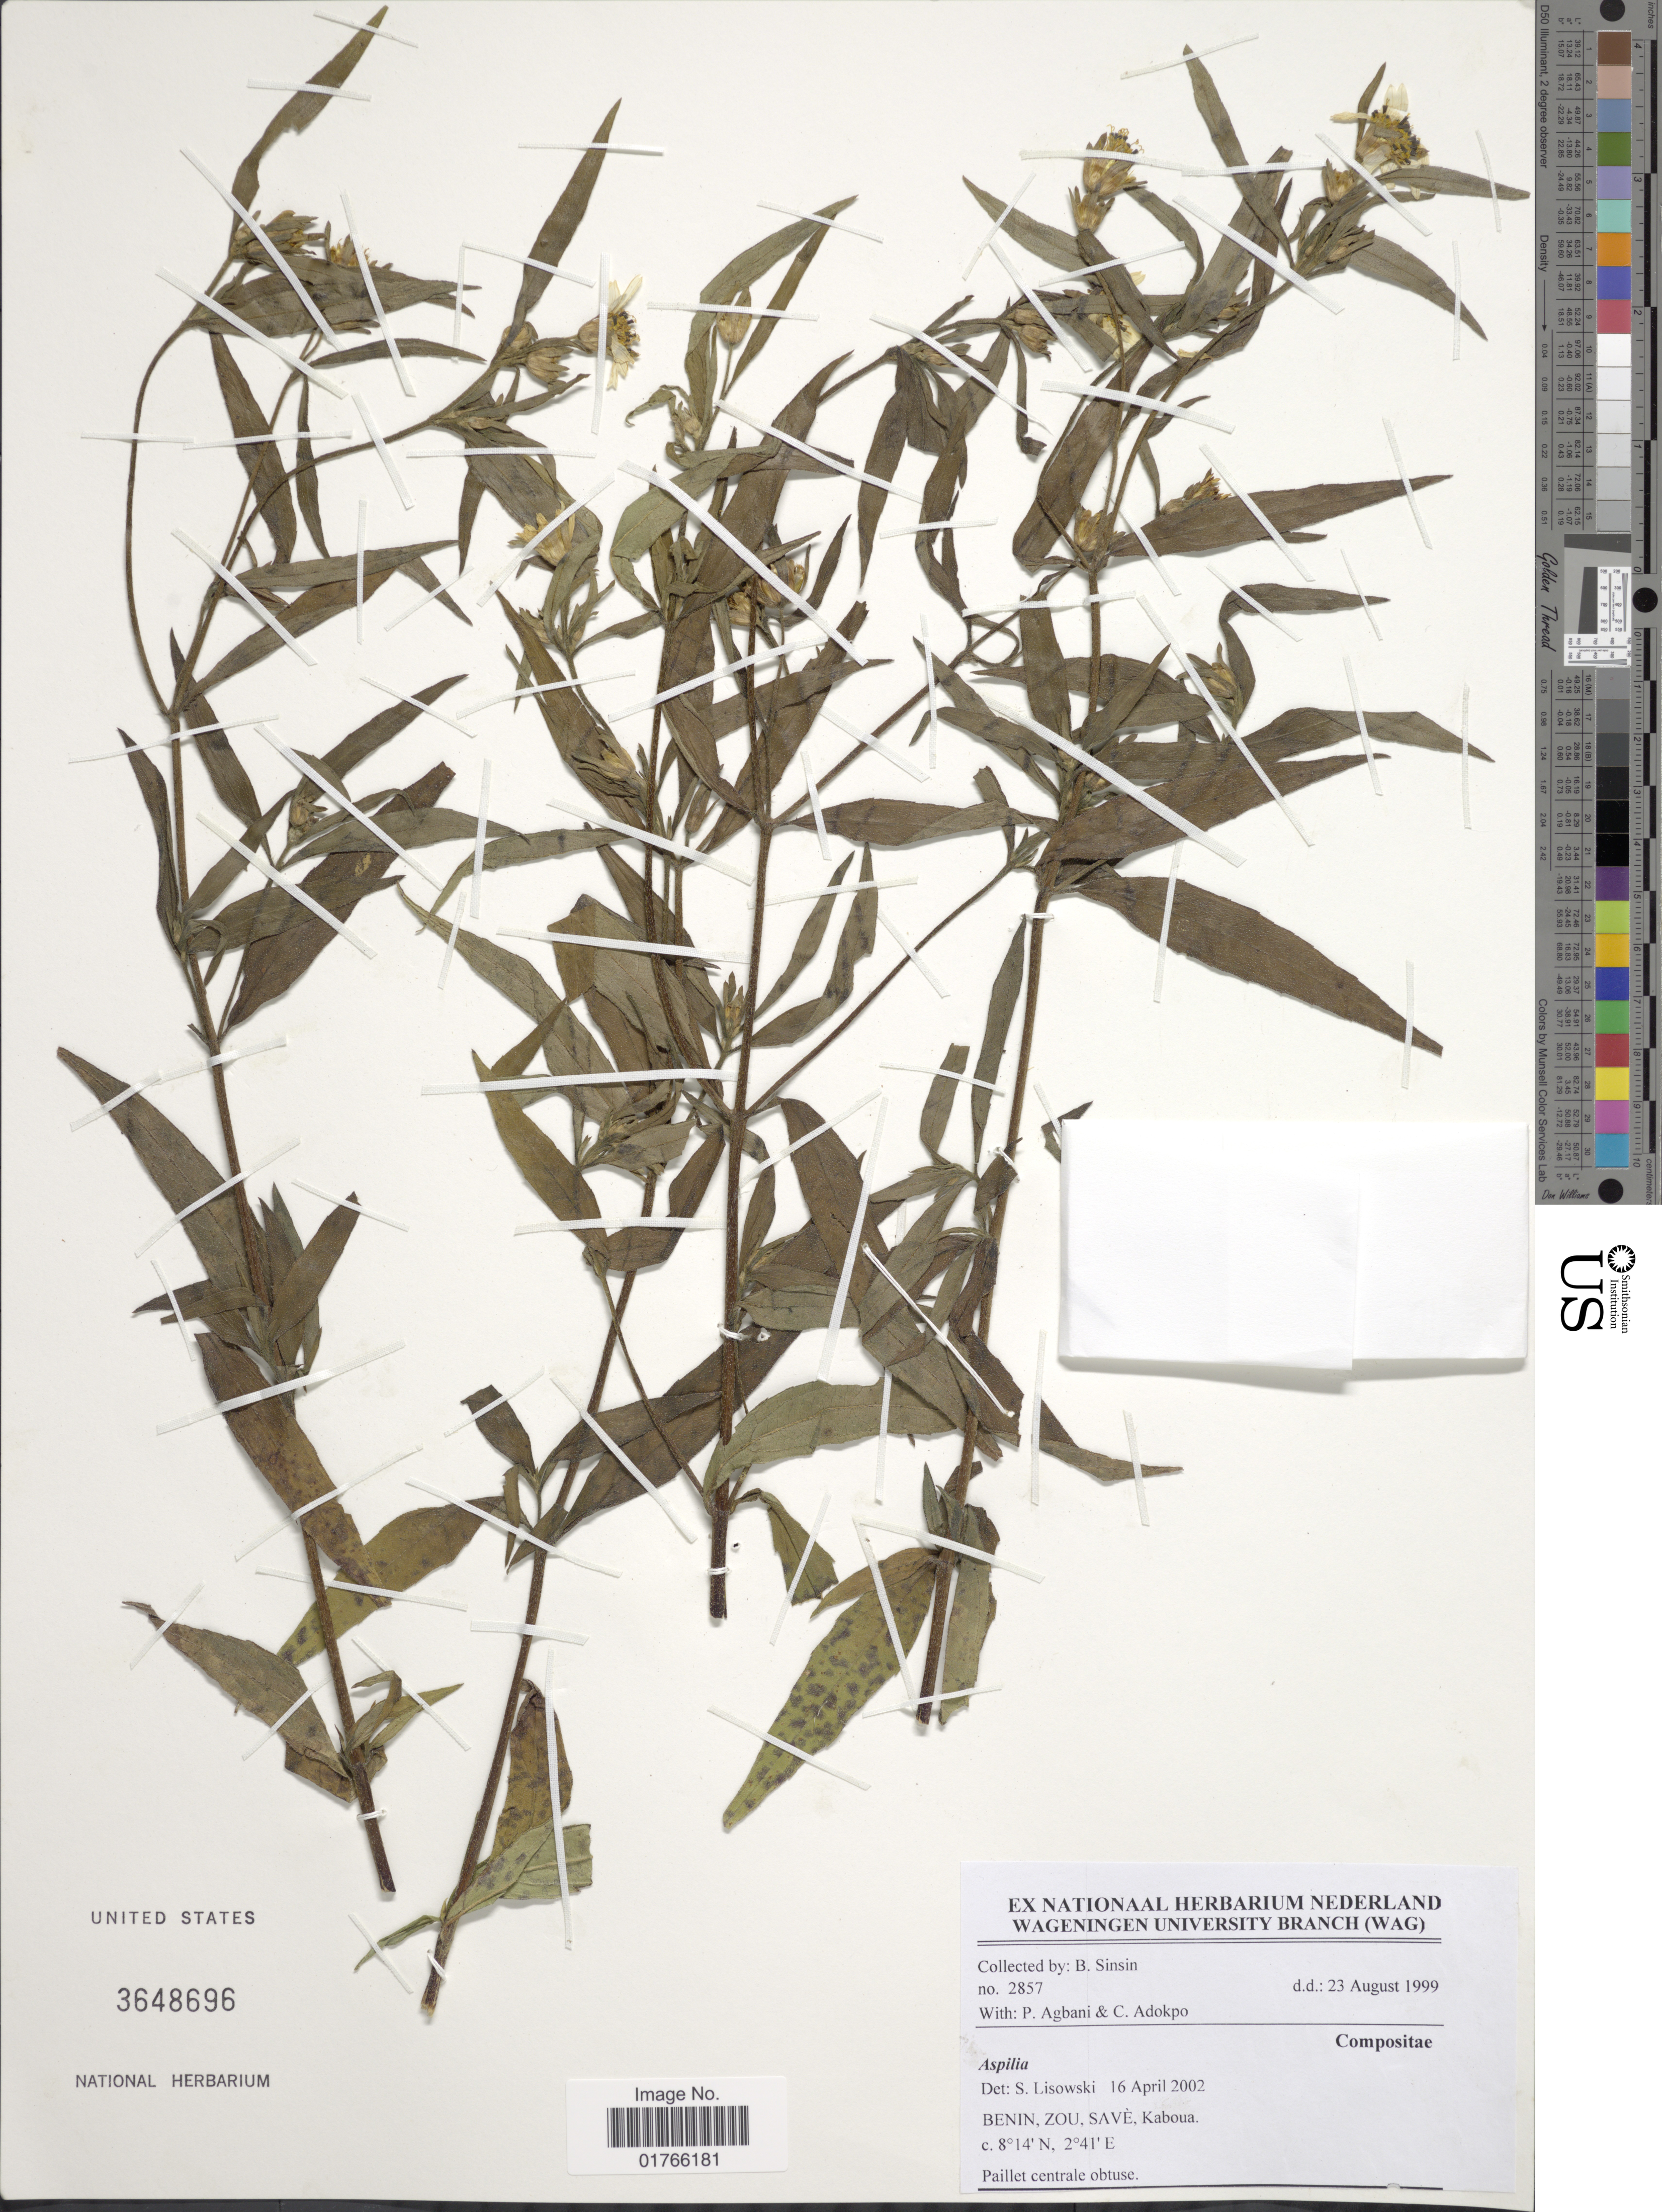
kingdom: Plantae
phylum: Tracheophyta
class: Magnoliopsida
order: Asterales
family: Asteraceae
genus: Aspilia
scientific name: Aspilia sp.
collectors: B. Sinsin, P. Agbani & C. Adokpo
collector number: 2857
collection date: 1999-08-23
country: Benin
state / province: Zou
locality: Save, Kaboua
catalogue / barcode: US 3648696